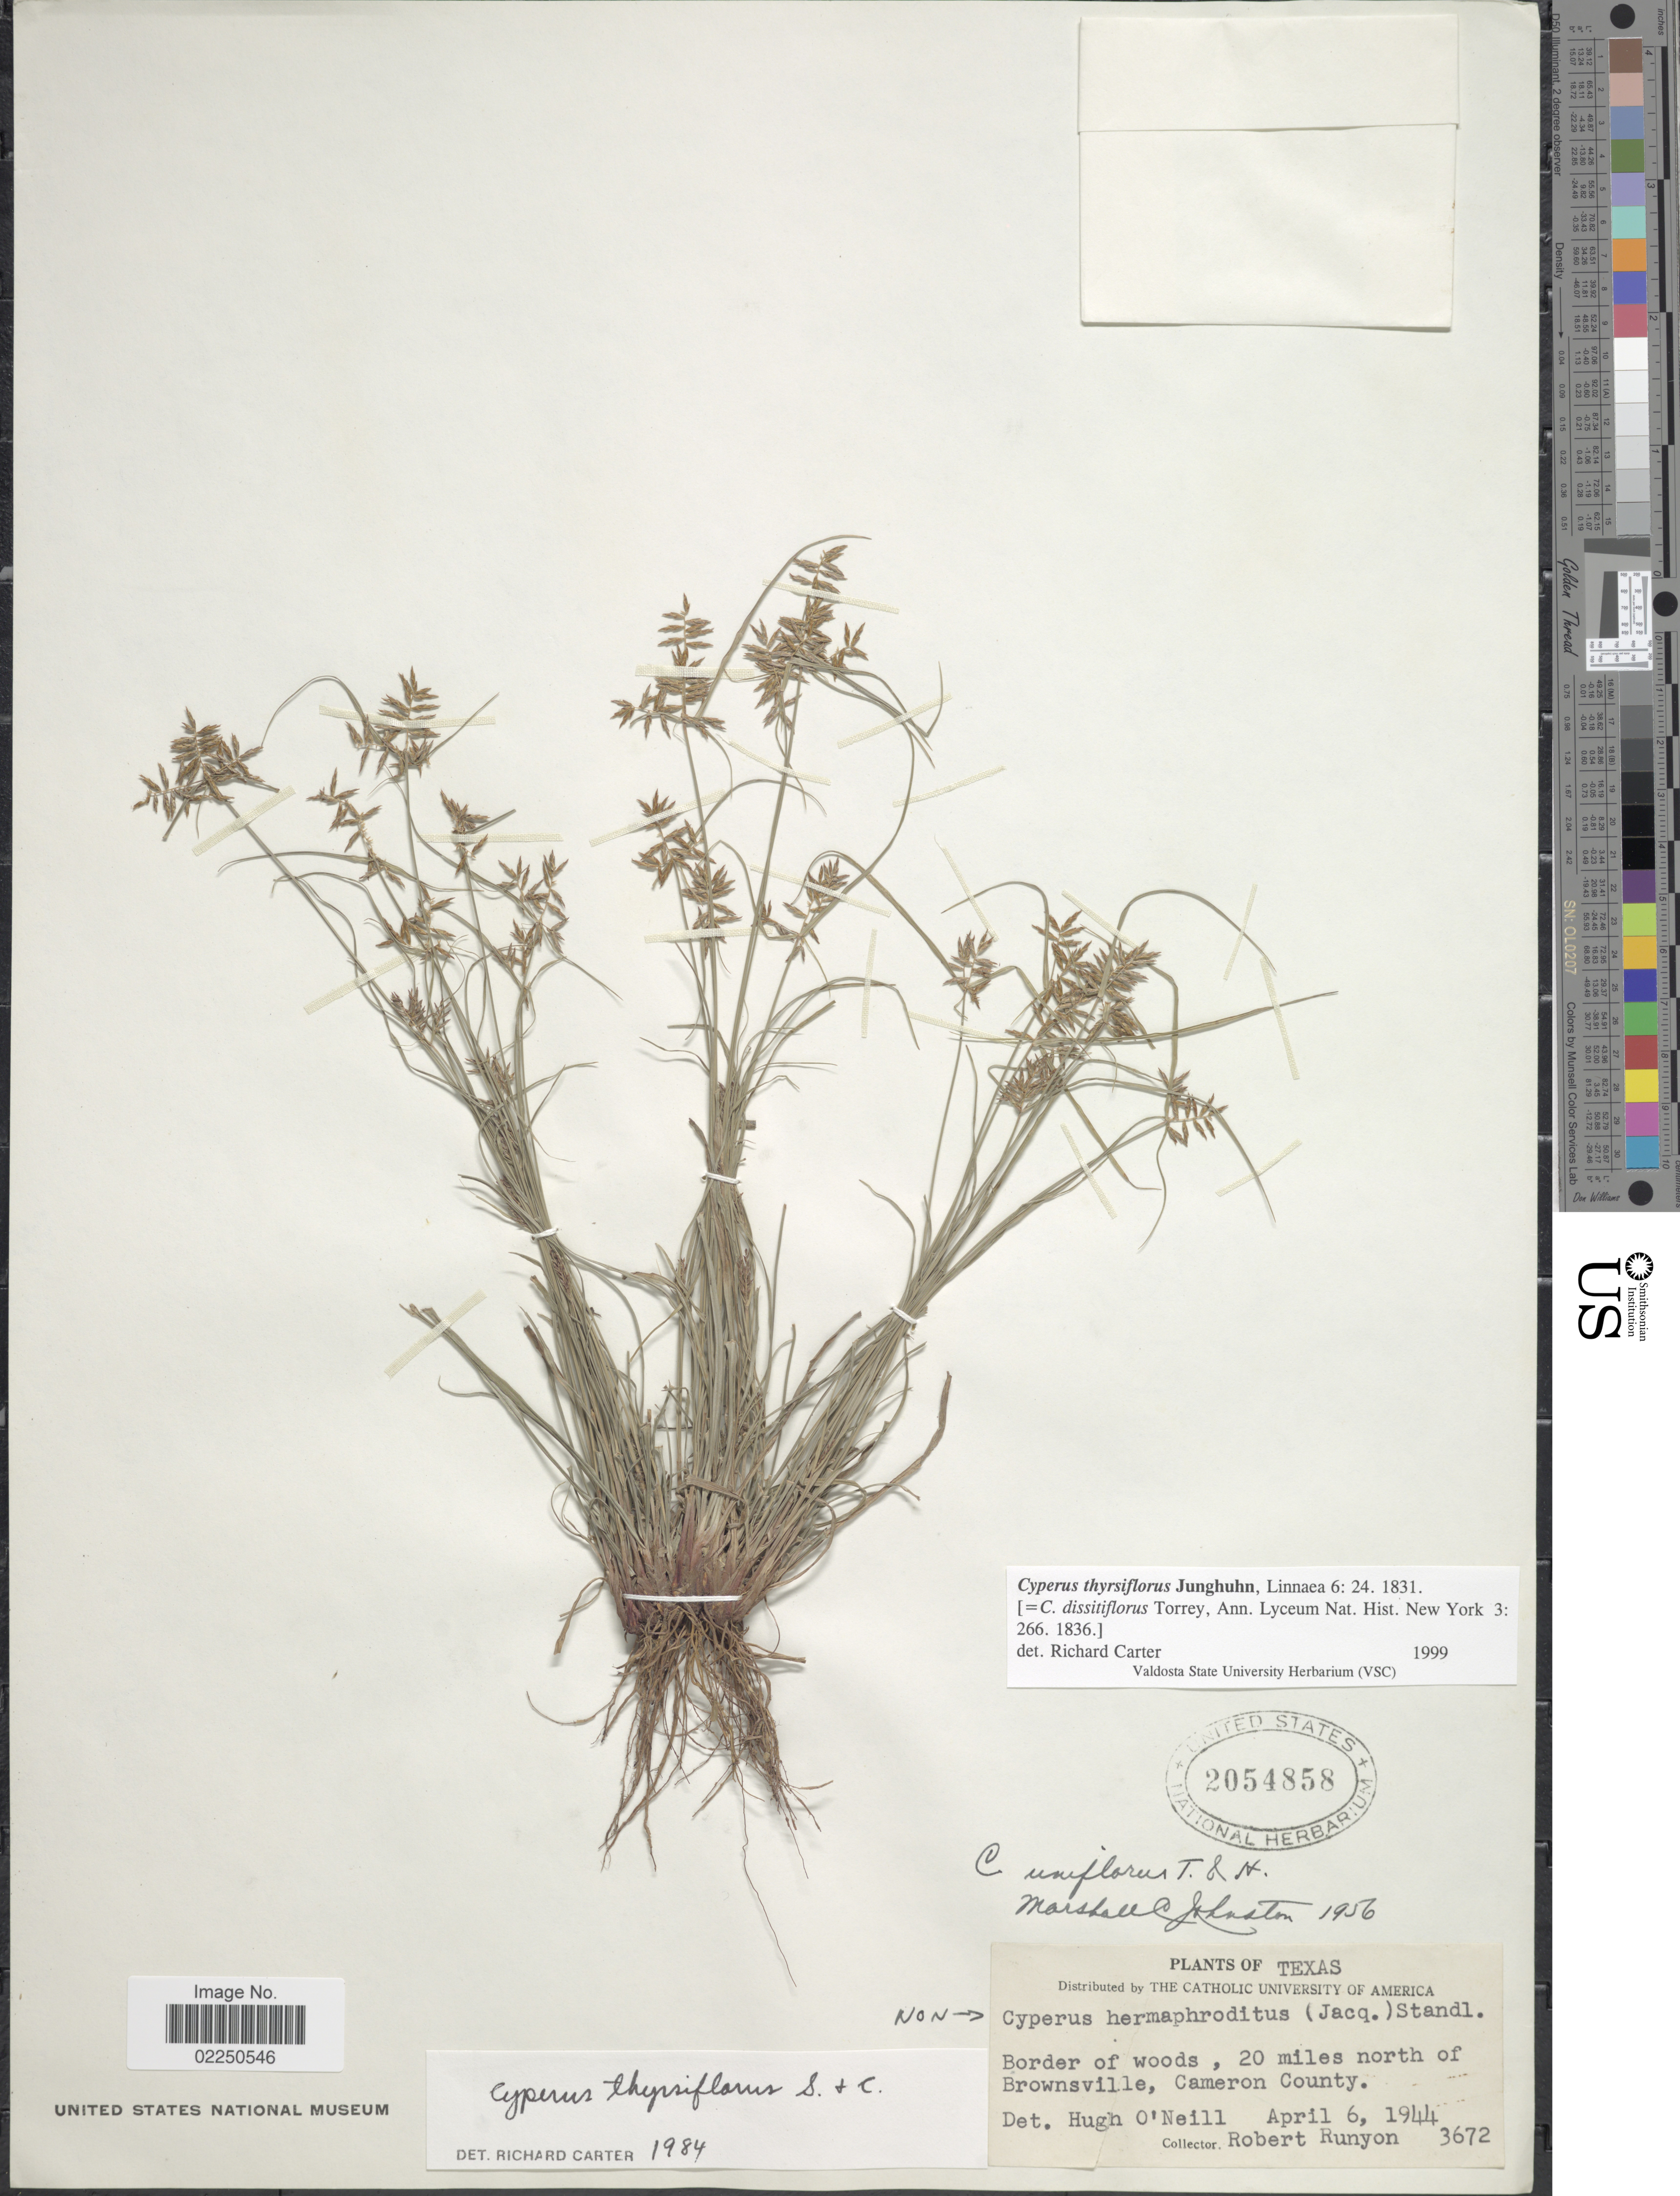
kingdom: Plantae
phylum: Tracheophyta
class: Liliopsida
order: Poales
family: Cyperaceae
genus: Cyperus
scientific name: Cyperus thyrsiflorus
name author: Jungh.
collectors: R. Runyon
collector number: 3672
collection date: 1944-04-06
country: United States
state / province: Texas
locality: Border of woods, 20 miles north of Brownsville, Cameron County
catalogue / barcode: US 2054858